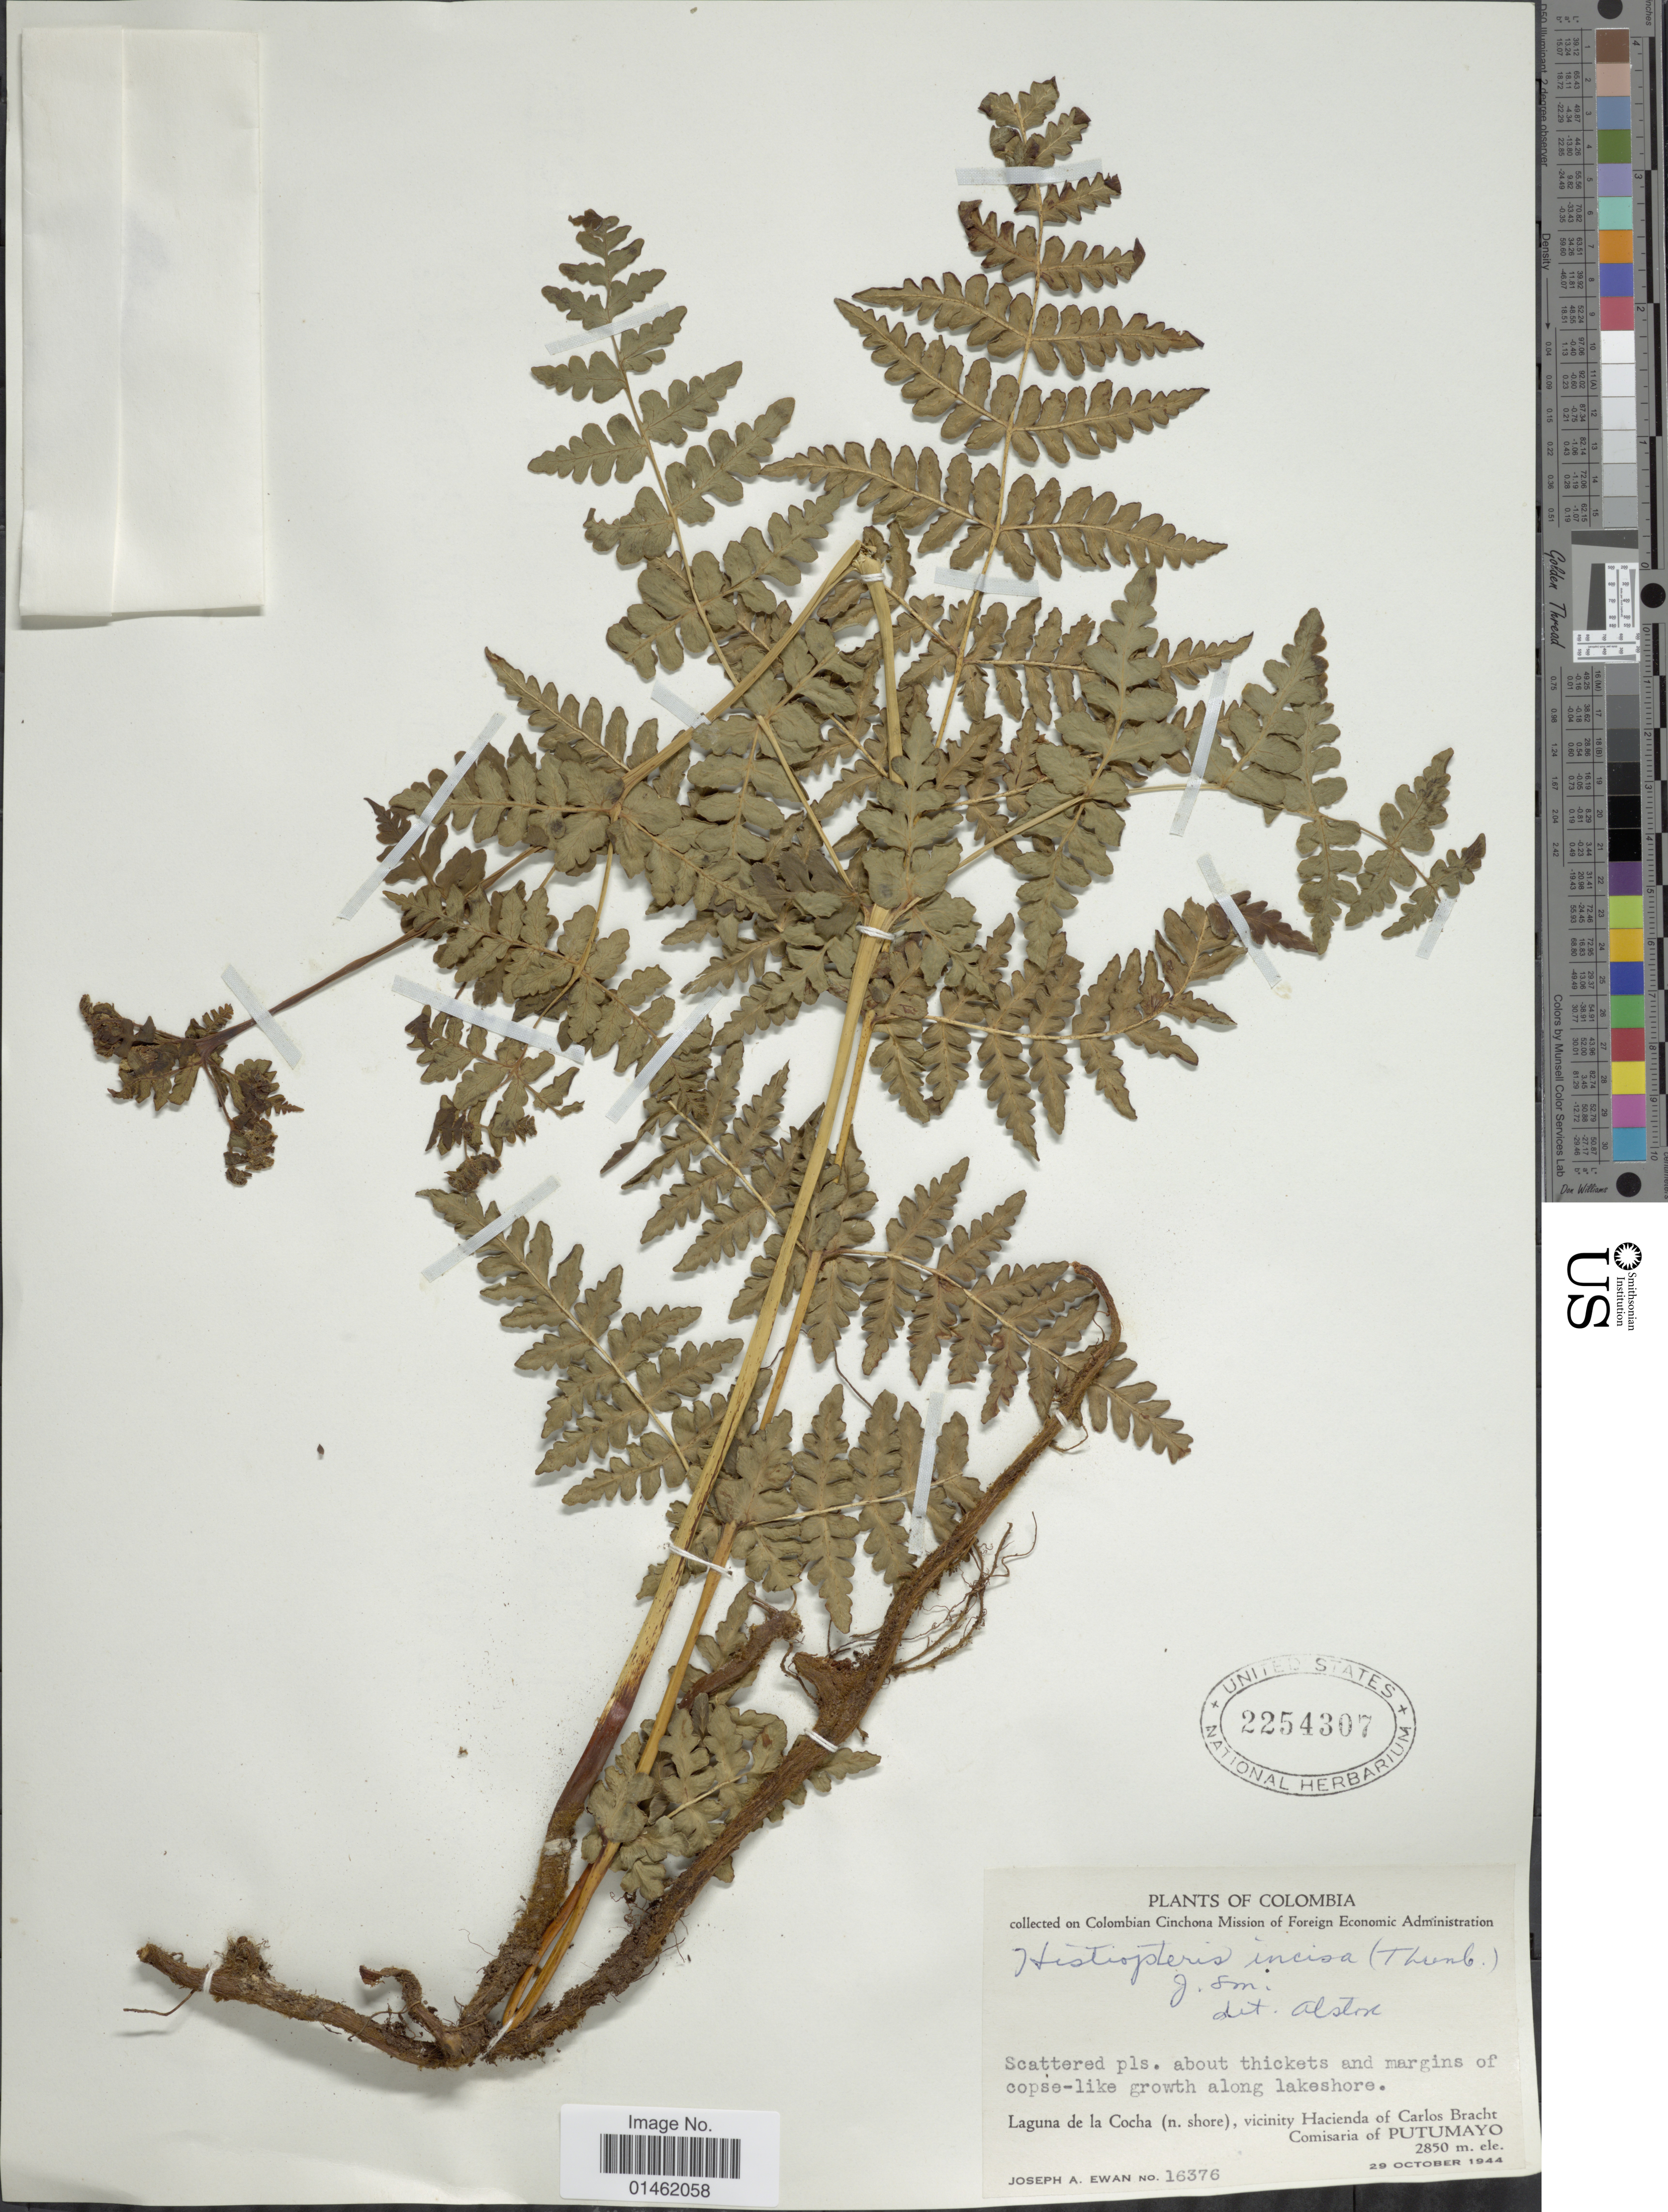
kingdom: Plantae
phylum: Tracheophyta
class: Polypodiopsida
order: Polypodiales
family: Dennstaedtiaceae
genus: Histiopteris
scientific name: Histiopteris incisa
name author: (Thunb.) J. Sm.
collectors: J. A. Ewan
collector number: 16376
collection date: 1944-10-29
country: Colombia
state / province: Putumayo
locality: Laguna de la Cocha(n. shore), vicinity Hacienda of Carlos Bracht, Comisaria of Putumayo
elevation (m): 2850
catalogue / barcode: US 2254307